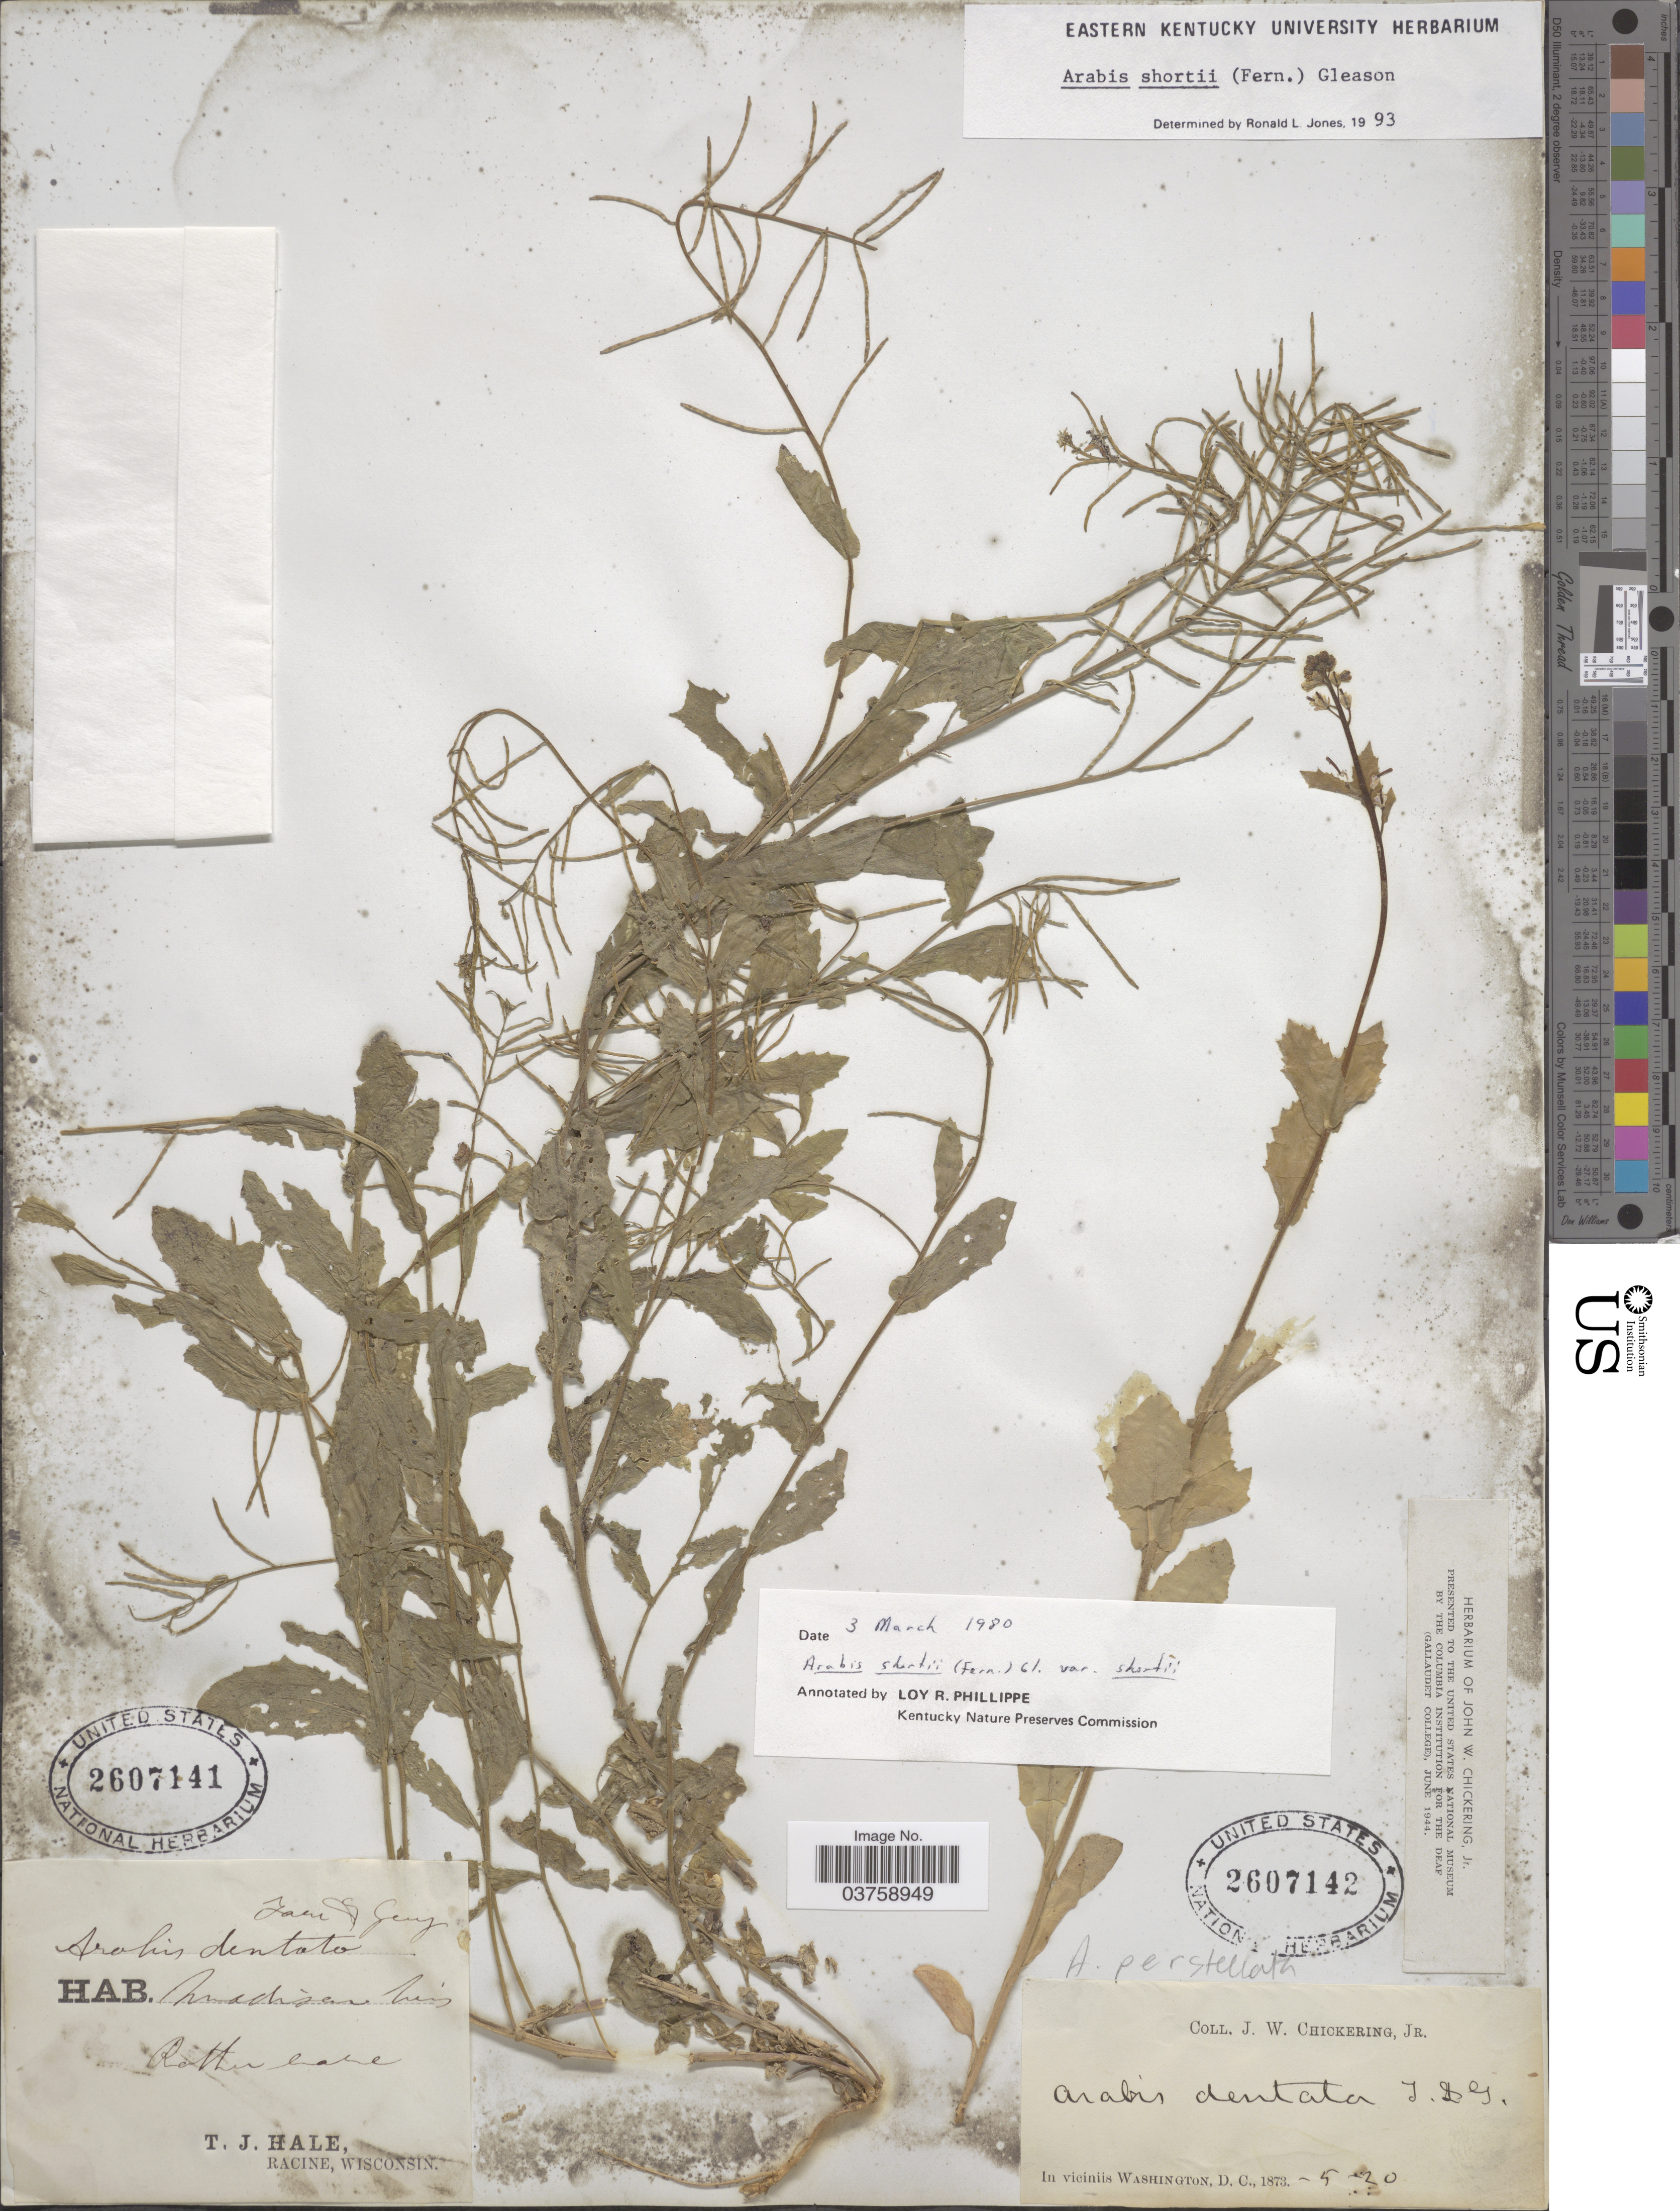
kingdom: Plantae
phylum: Tracheophyta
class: Magnoliopsida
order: Brassicales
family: Brassicaceae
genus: Arabis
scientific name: Arabis shortii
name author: (Fernald) Gleason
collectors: J. Chickering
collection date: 1873-05-20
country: United States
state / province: District of Columbia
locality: In viciniis Washington, D.C.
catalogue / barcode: US 2607142-2